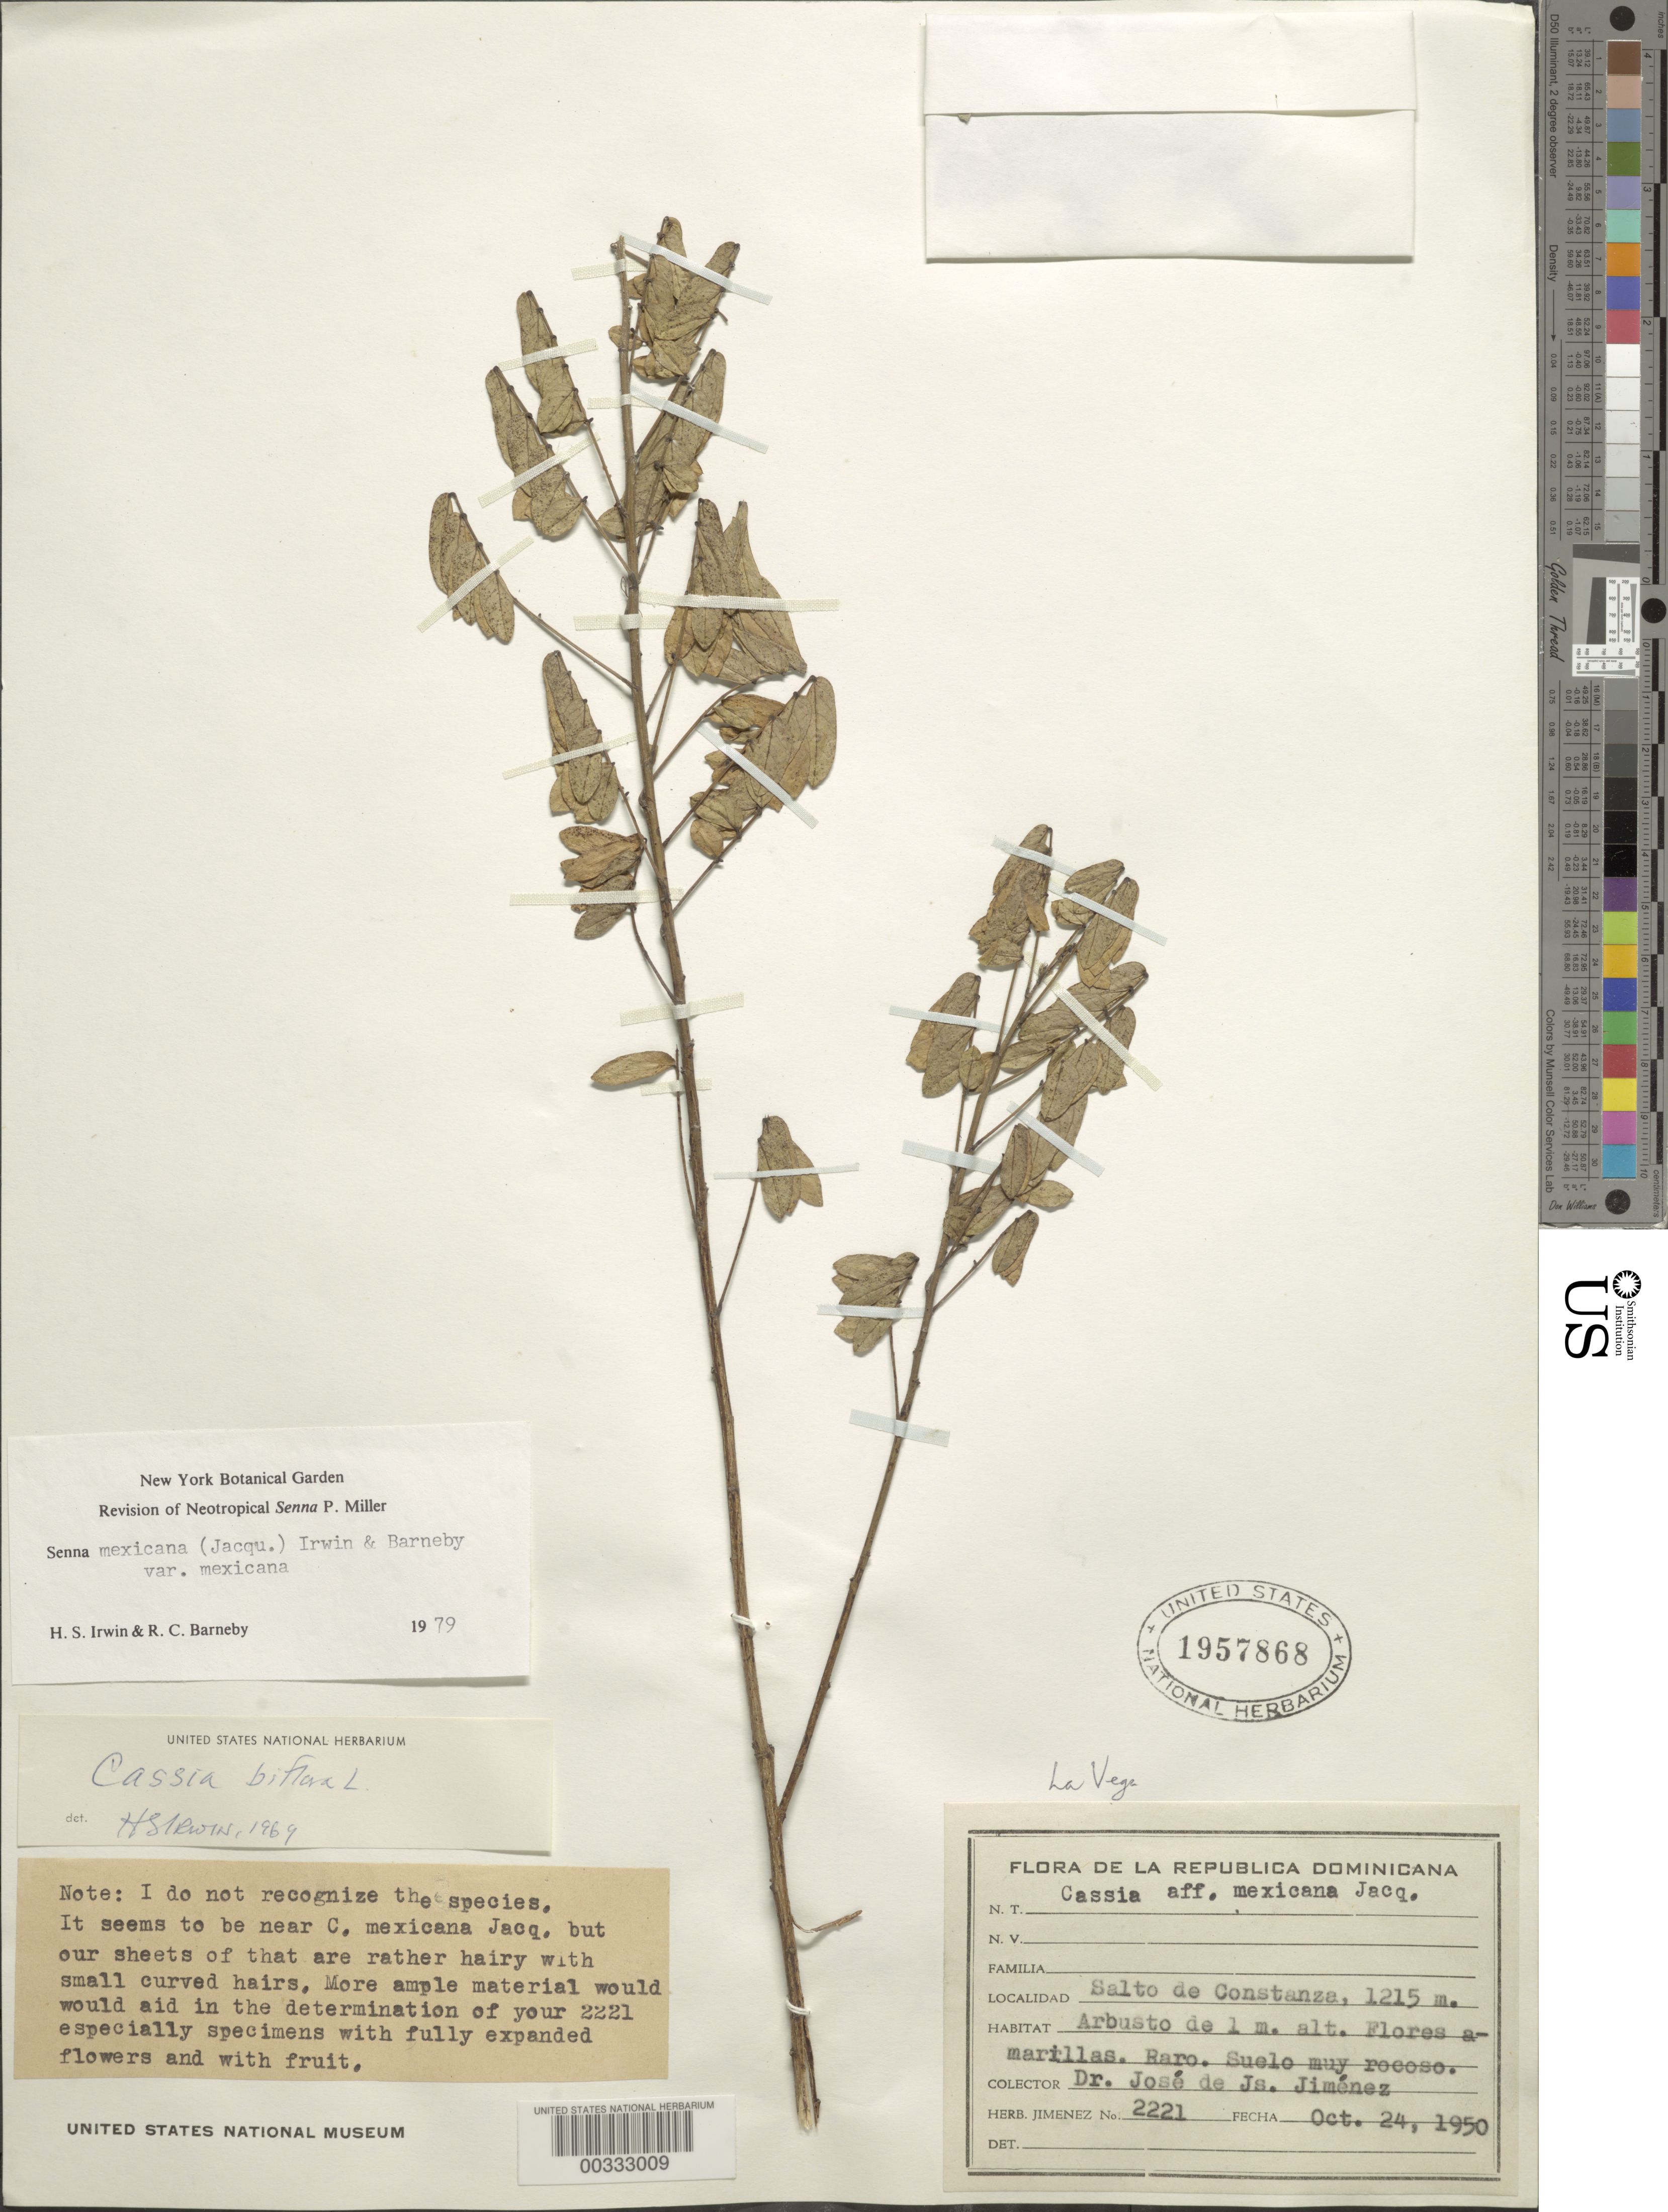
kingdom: Plantae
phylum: Tracheophyta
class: Magnoliopsida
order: Fabales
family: Fabaceae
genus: Senna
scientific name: Senna mexicana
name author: (Jacq.) H.S. Irwin & Barneby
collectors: J. J. Jiménez Almonte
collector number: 2221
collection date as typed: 24 Oct 1950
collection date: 1950-10-24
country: Dominican Republic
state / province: La Vega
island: Hispaniola Island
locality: Salto de constanza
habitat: Rocky ground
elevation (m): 1215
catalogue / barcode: US 1957868